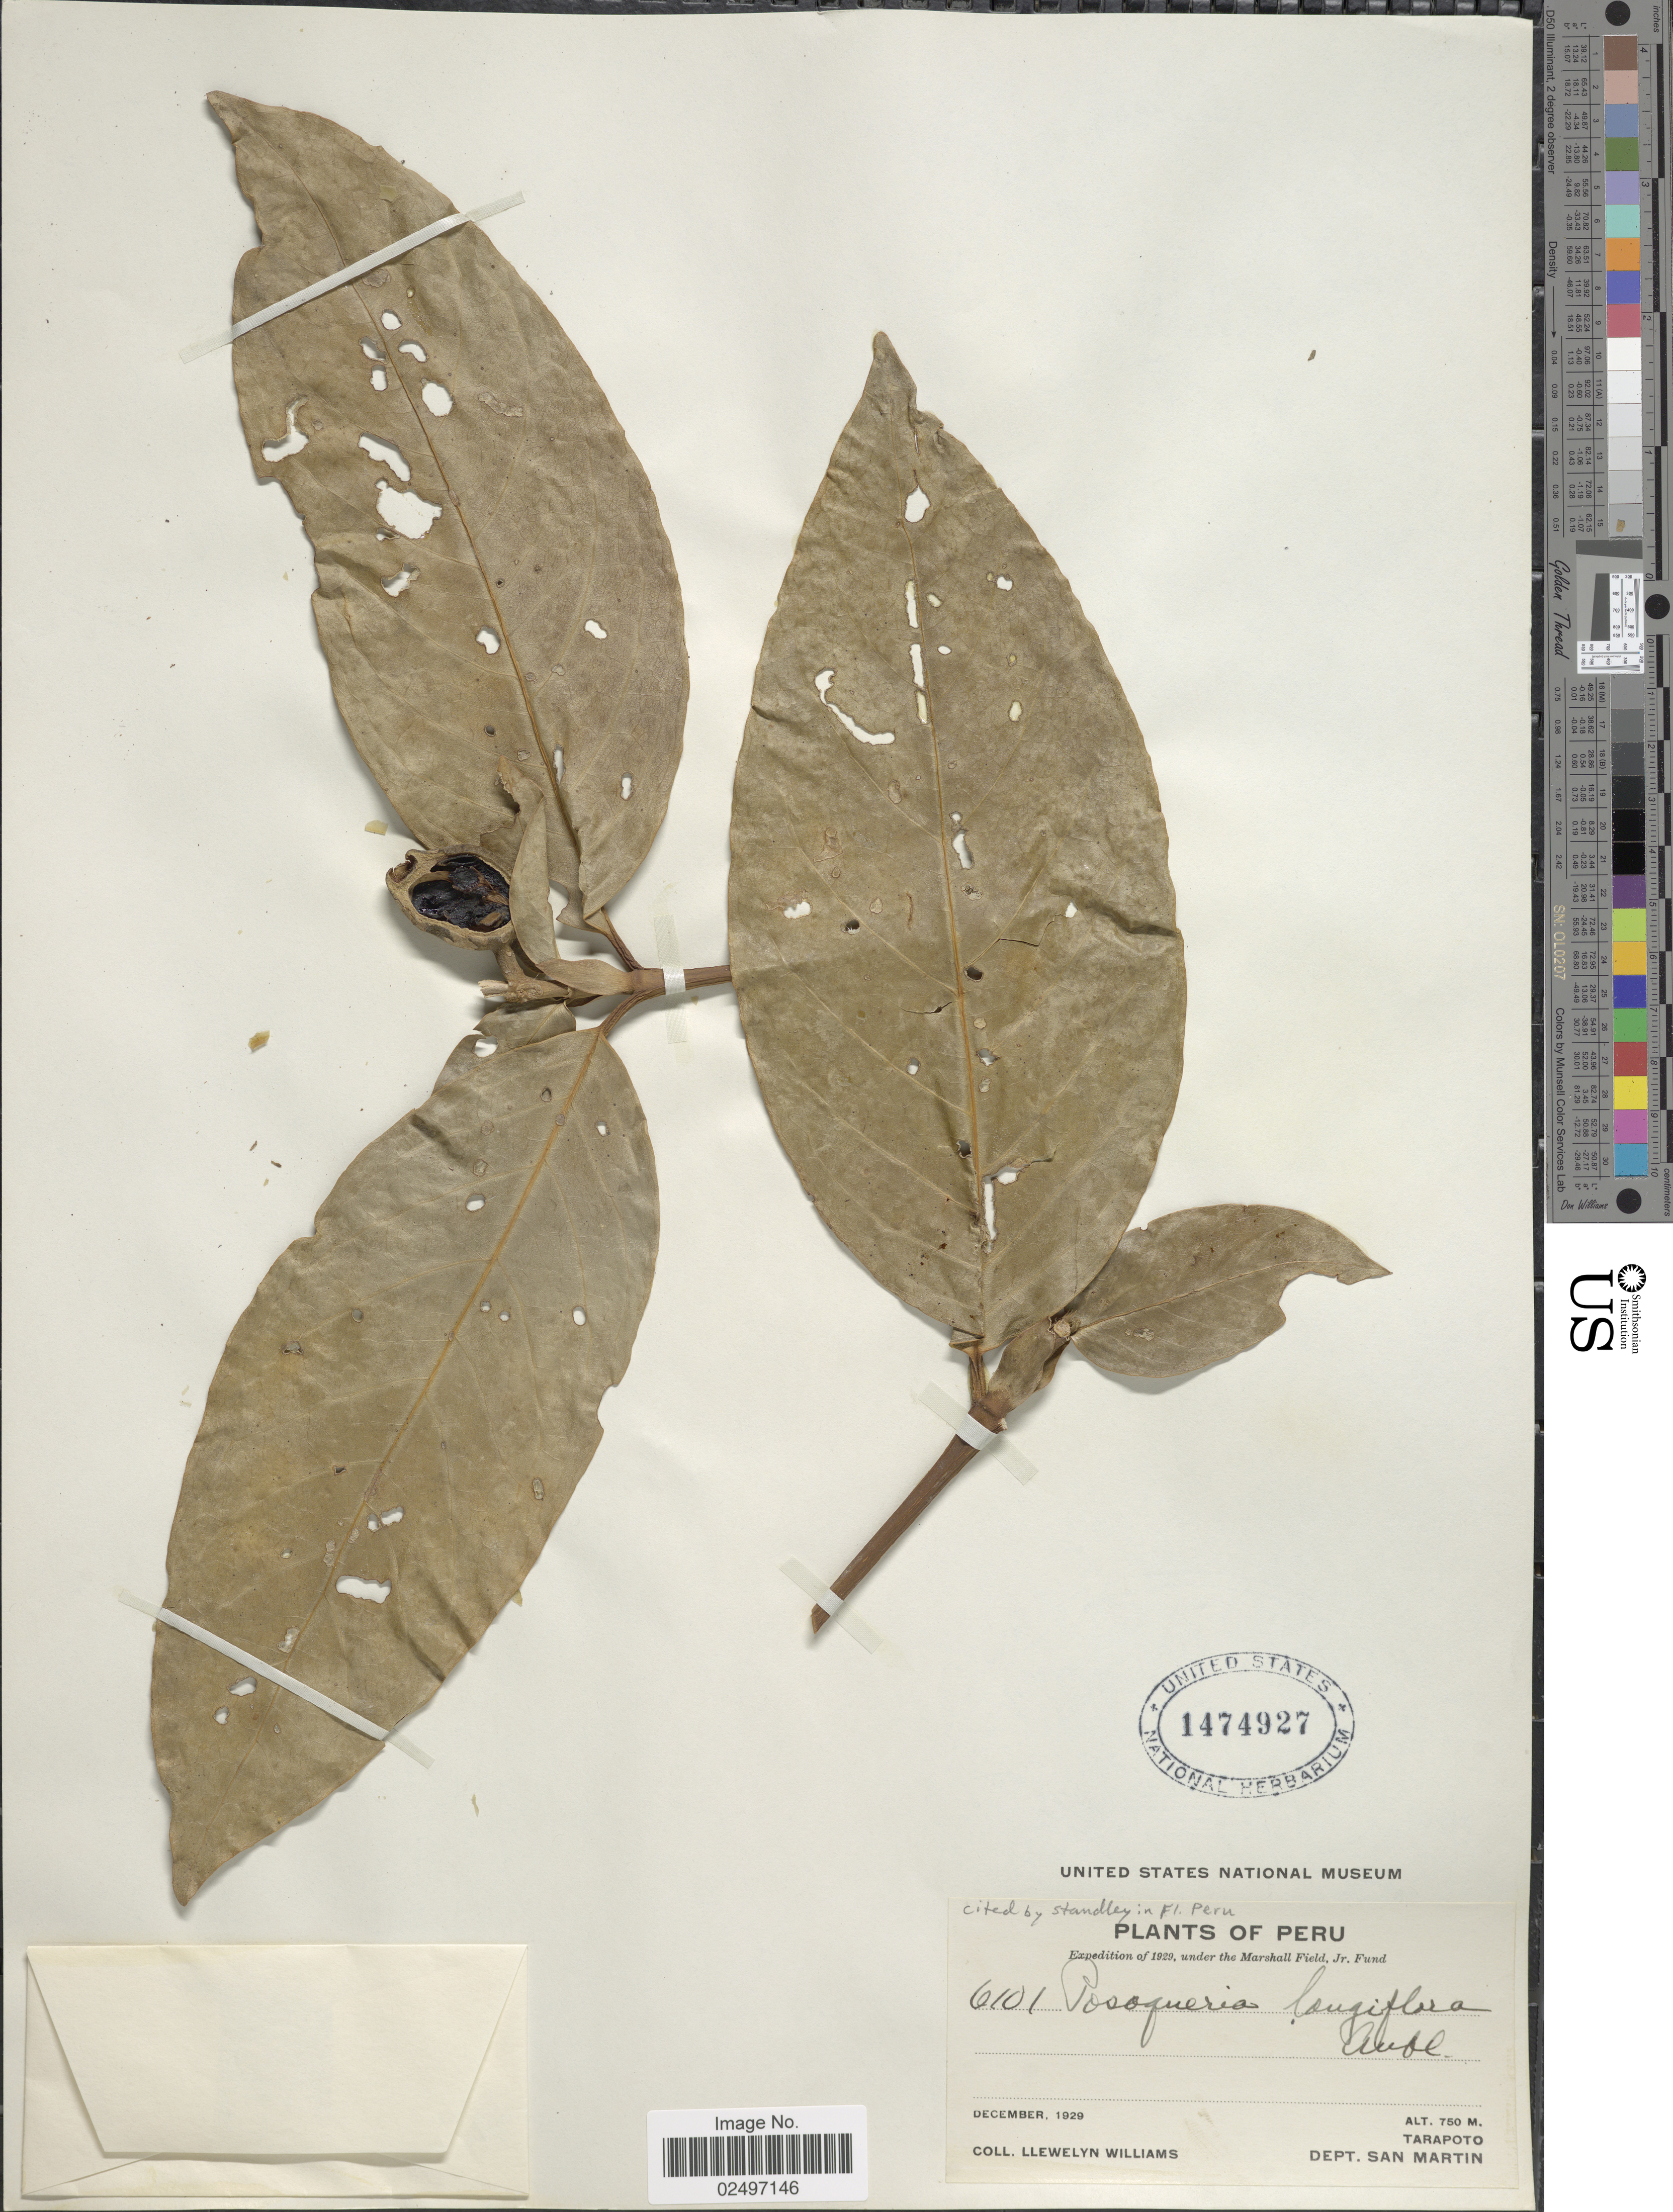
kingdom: Plantae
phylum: Tracheophyta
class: Magnoliopsida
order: Gentianales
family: Rubiaceae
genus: Posoqueria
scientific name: Posoqueria longiflora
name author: Aubl.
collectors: Ll. Williams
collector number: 6101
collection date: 1929-12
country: Peru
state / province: San Martín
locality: Tarapoto, Dept. San Martin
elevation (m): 750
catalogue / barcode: US 1474927